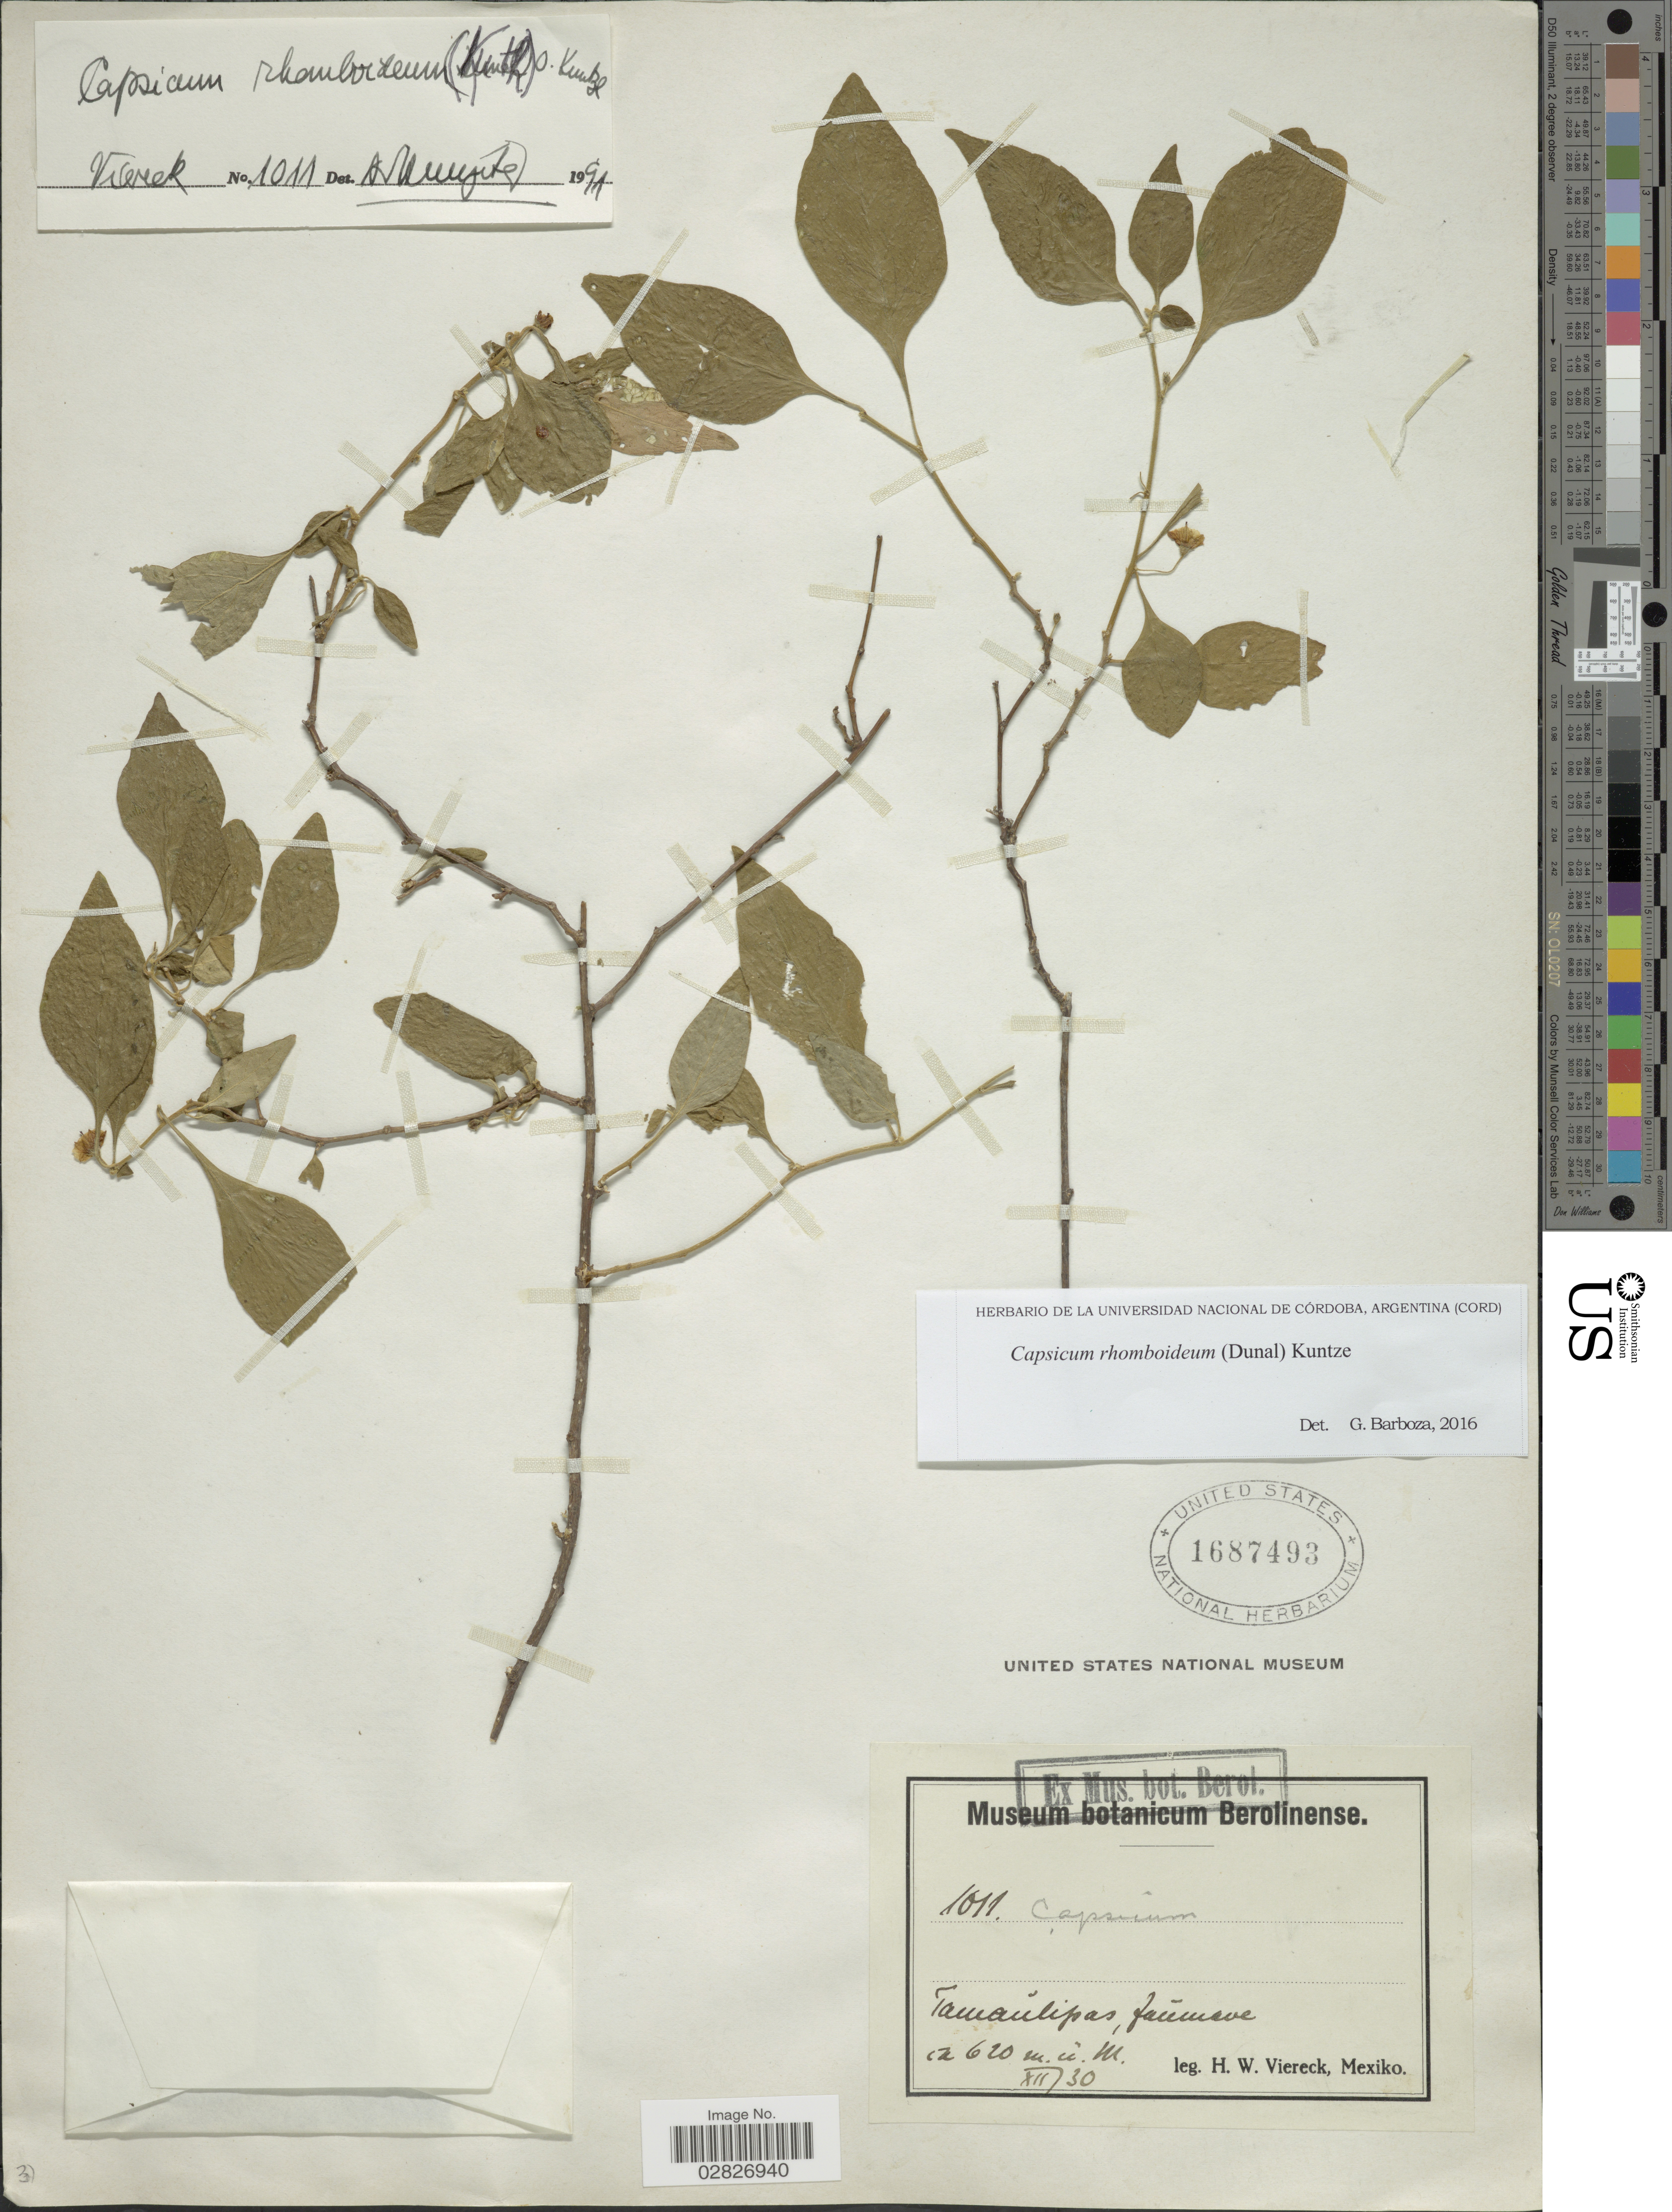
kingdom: Plantae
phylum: Tracheophyta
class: Magnoliopsida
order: Solanales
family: Solanaceae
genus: Capsicum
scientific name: Capsicum rhomboideum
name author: (Humb. & Bonpl. ex Dunal) Kuntze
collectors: H. W. Viereck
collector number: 1011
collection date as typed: Transcribed d/m/y: /12/30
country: Mexico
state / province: Tamaulipas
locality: Jaumave.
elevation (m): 620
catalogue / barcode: US 1687493